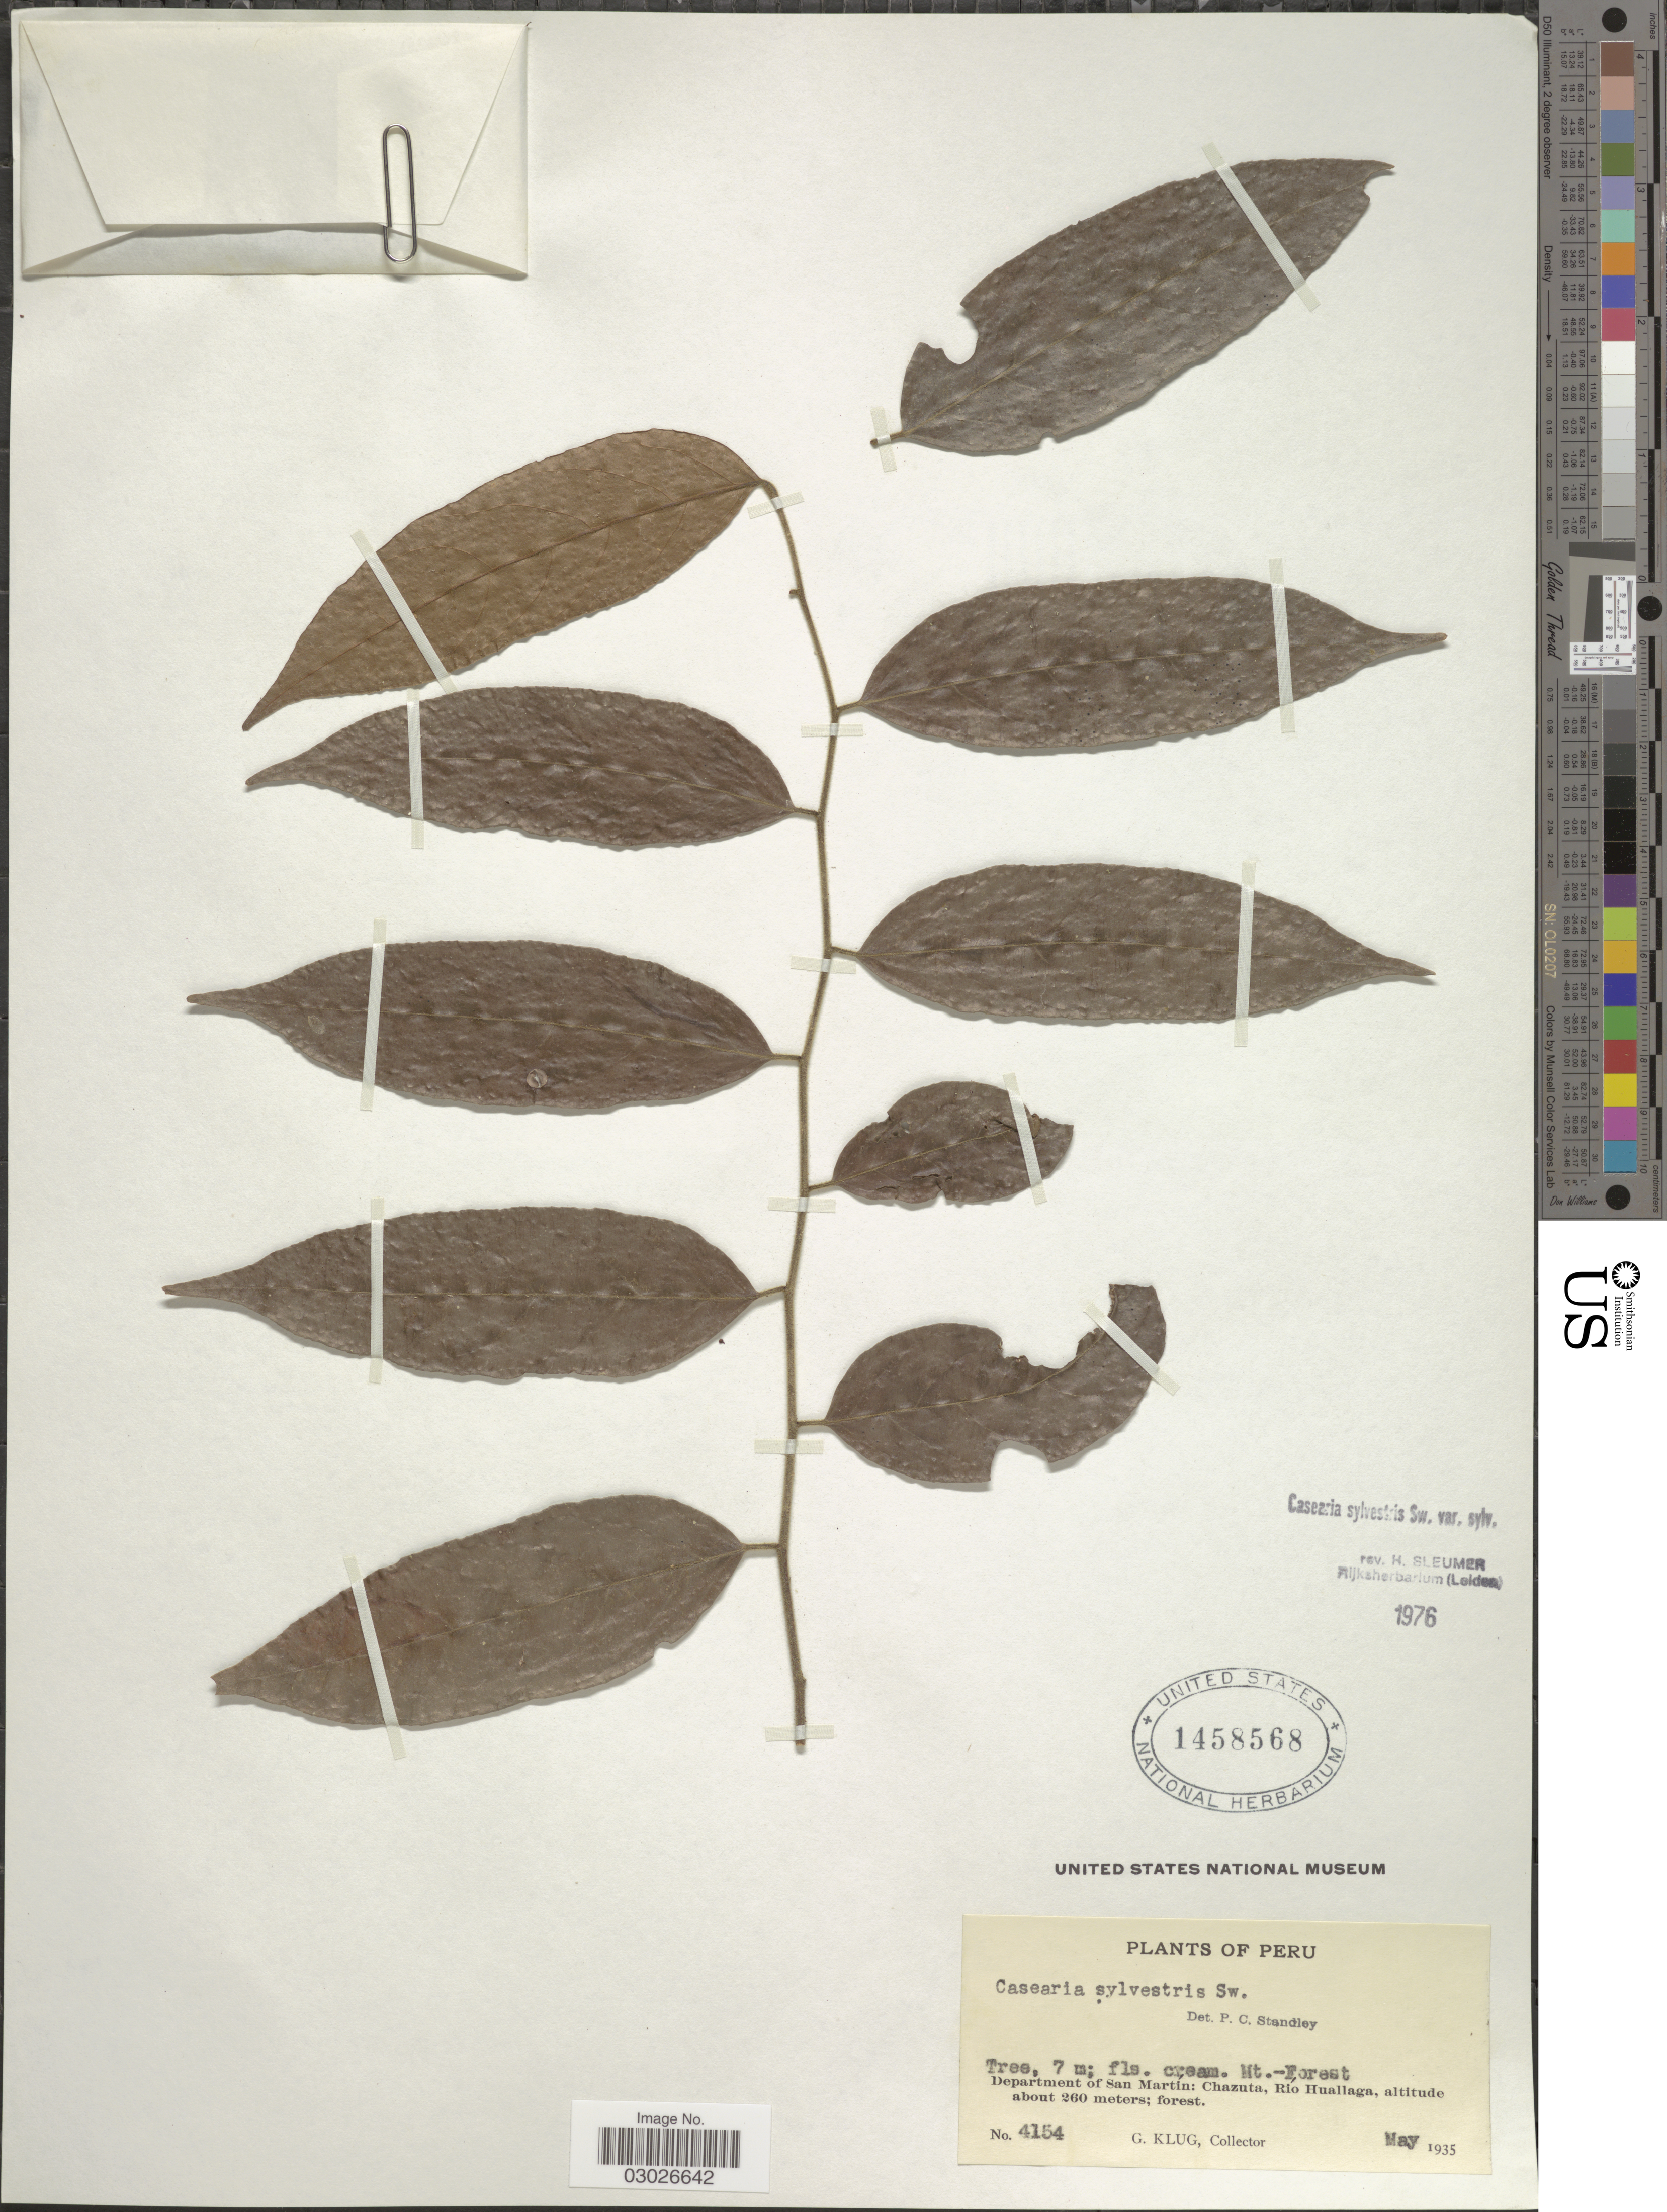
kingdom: Plantae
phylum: Tracheophyta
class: Magnoliopsida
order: Malpighiales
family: Salicaceae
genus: Casearia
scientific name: Casearia sylvestris var. sylvestris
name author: Sw.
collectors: G. Klug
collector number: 4154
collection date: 1935-05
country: Peru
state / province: San Martín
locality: Department of San Martín: Chazuta, Río Huallaga.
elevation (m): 260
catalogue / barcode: US 1458568